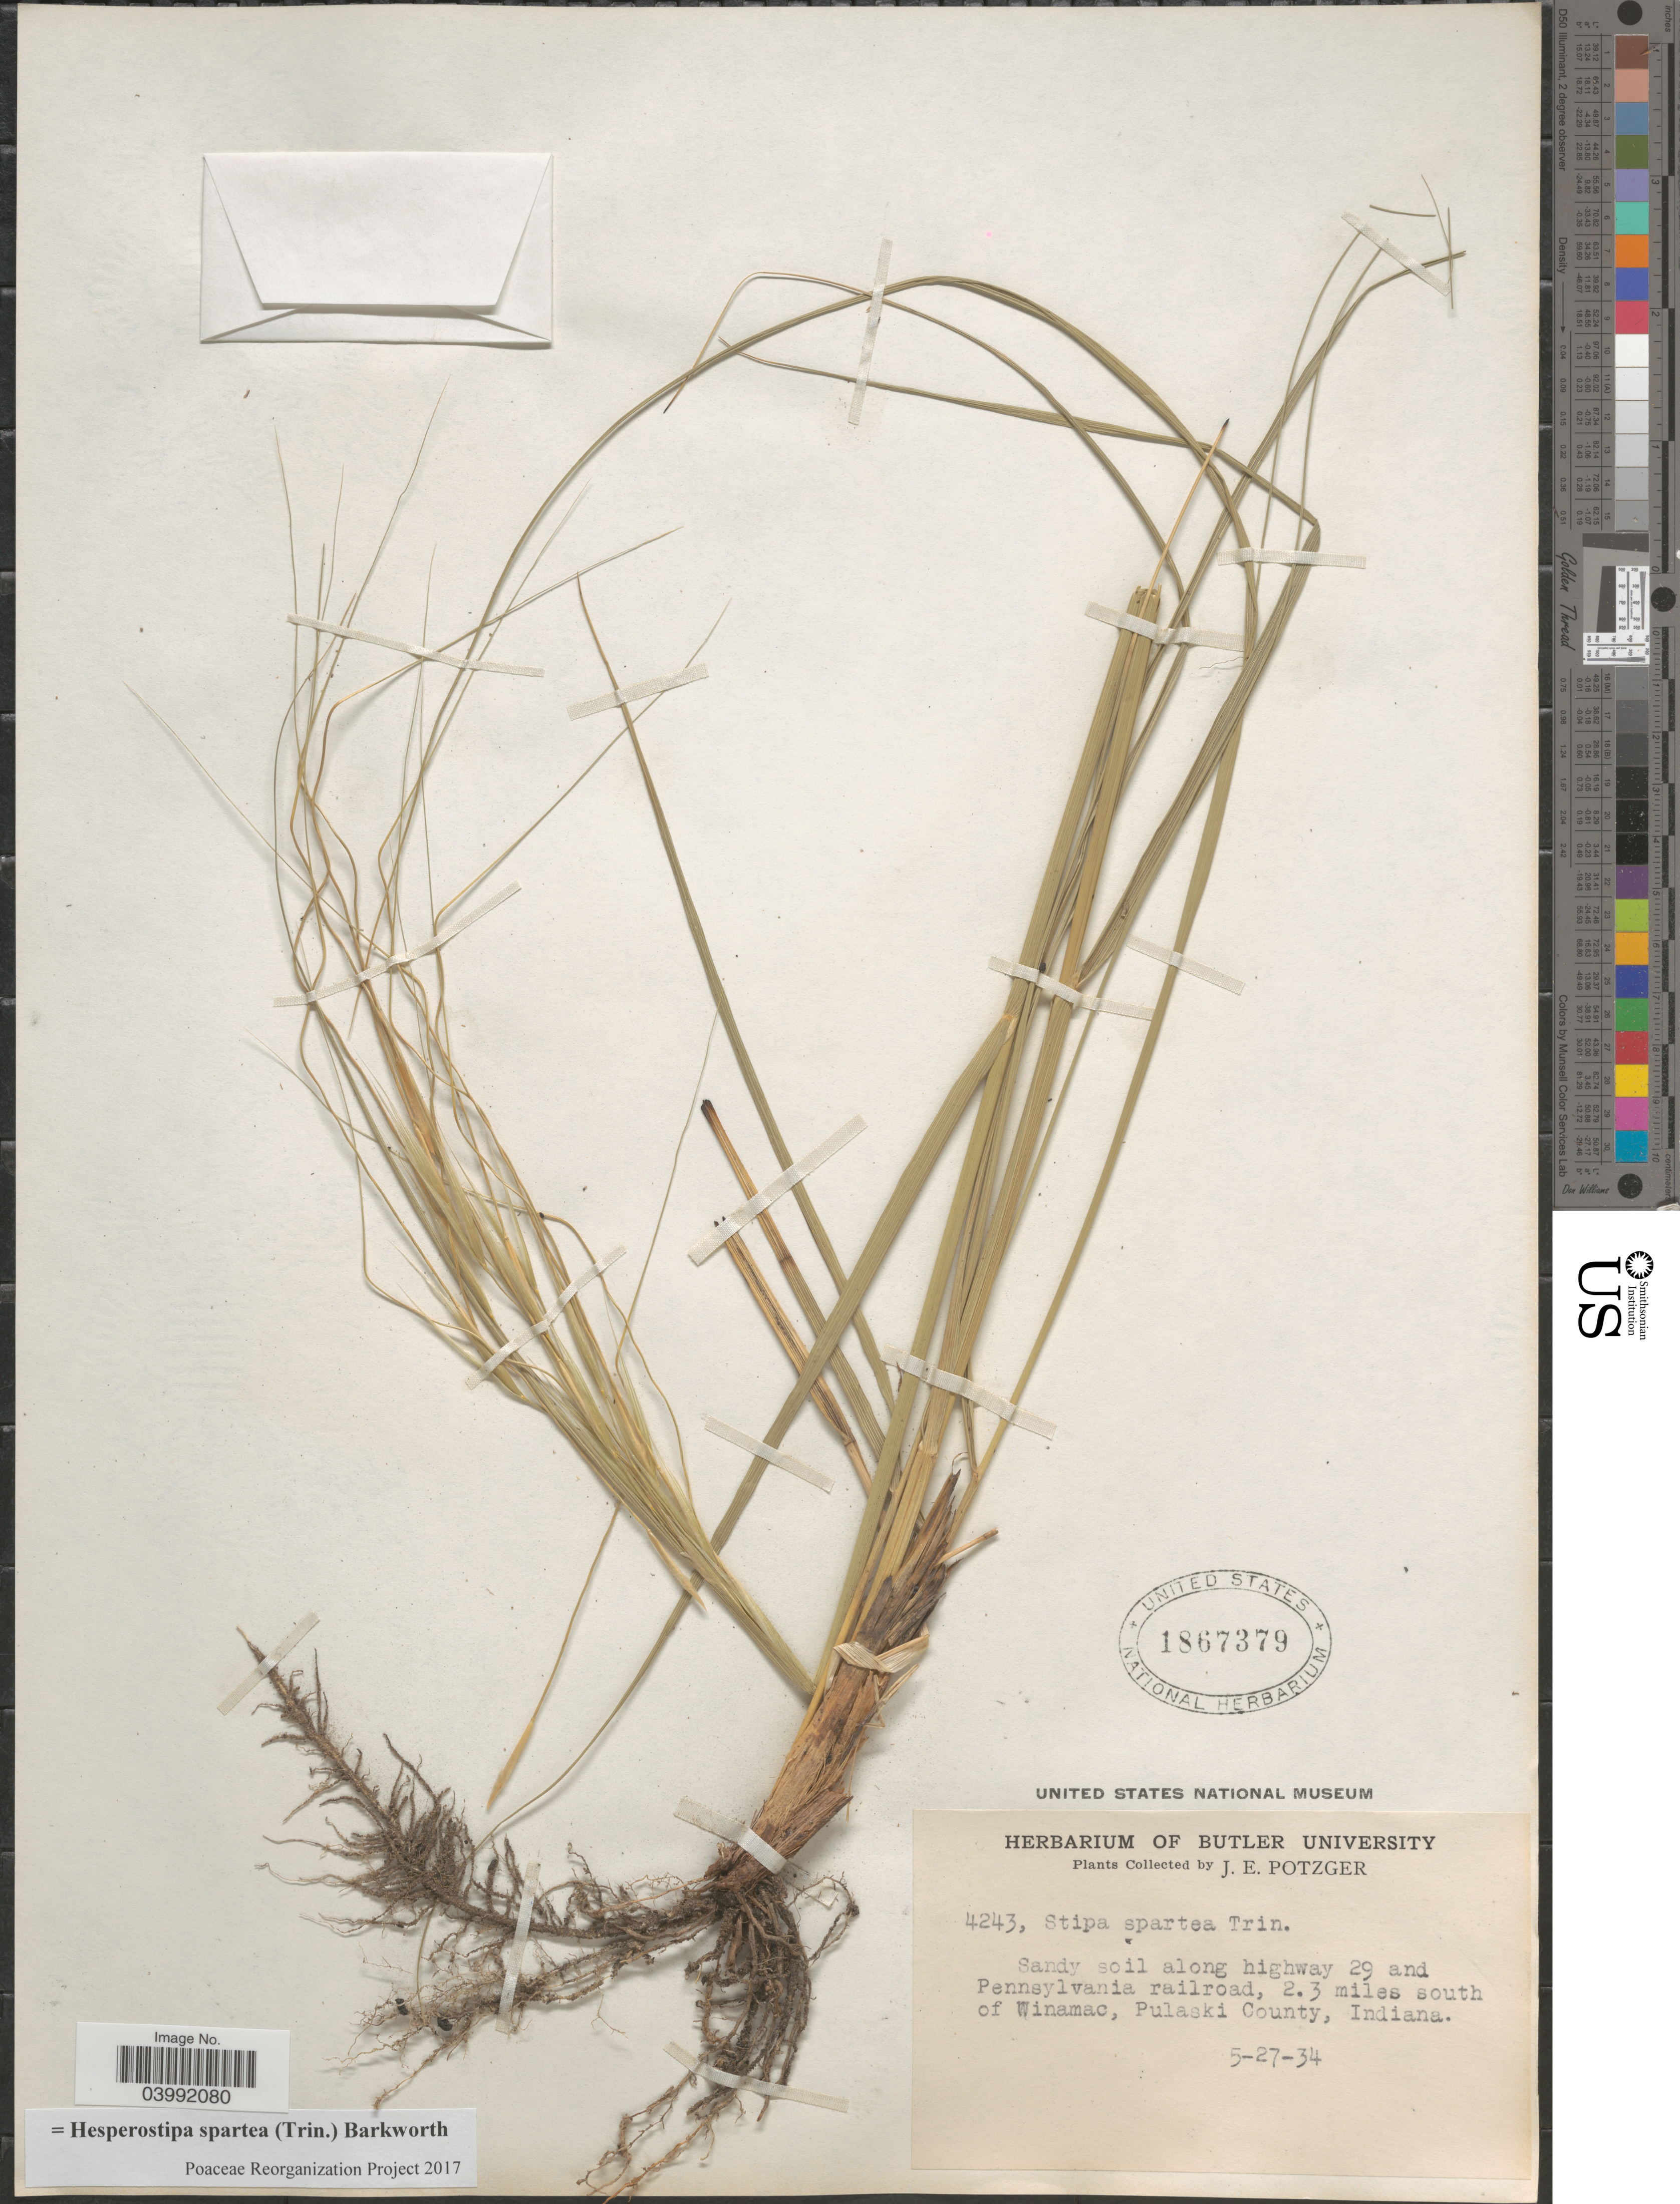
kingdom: Plantae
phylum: Tracheophyta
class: Liliopsida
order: Poales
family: Poaceae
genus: Hesperostipa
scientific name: Hesperostipa spartea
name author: (Trin.) Barkworth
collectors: J. Potzger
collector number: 4243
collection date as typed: Transcribed d/m/y: 27/5/34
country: United States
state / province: Indiana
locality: Along highway 29 and Pennsylvania railroad, 2.3 miles south of Winamac, Pulaski County.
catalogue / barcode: US 1867379